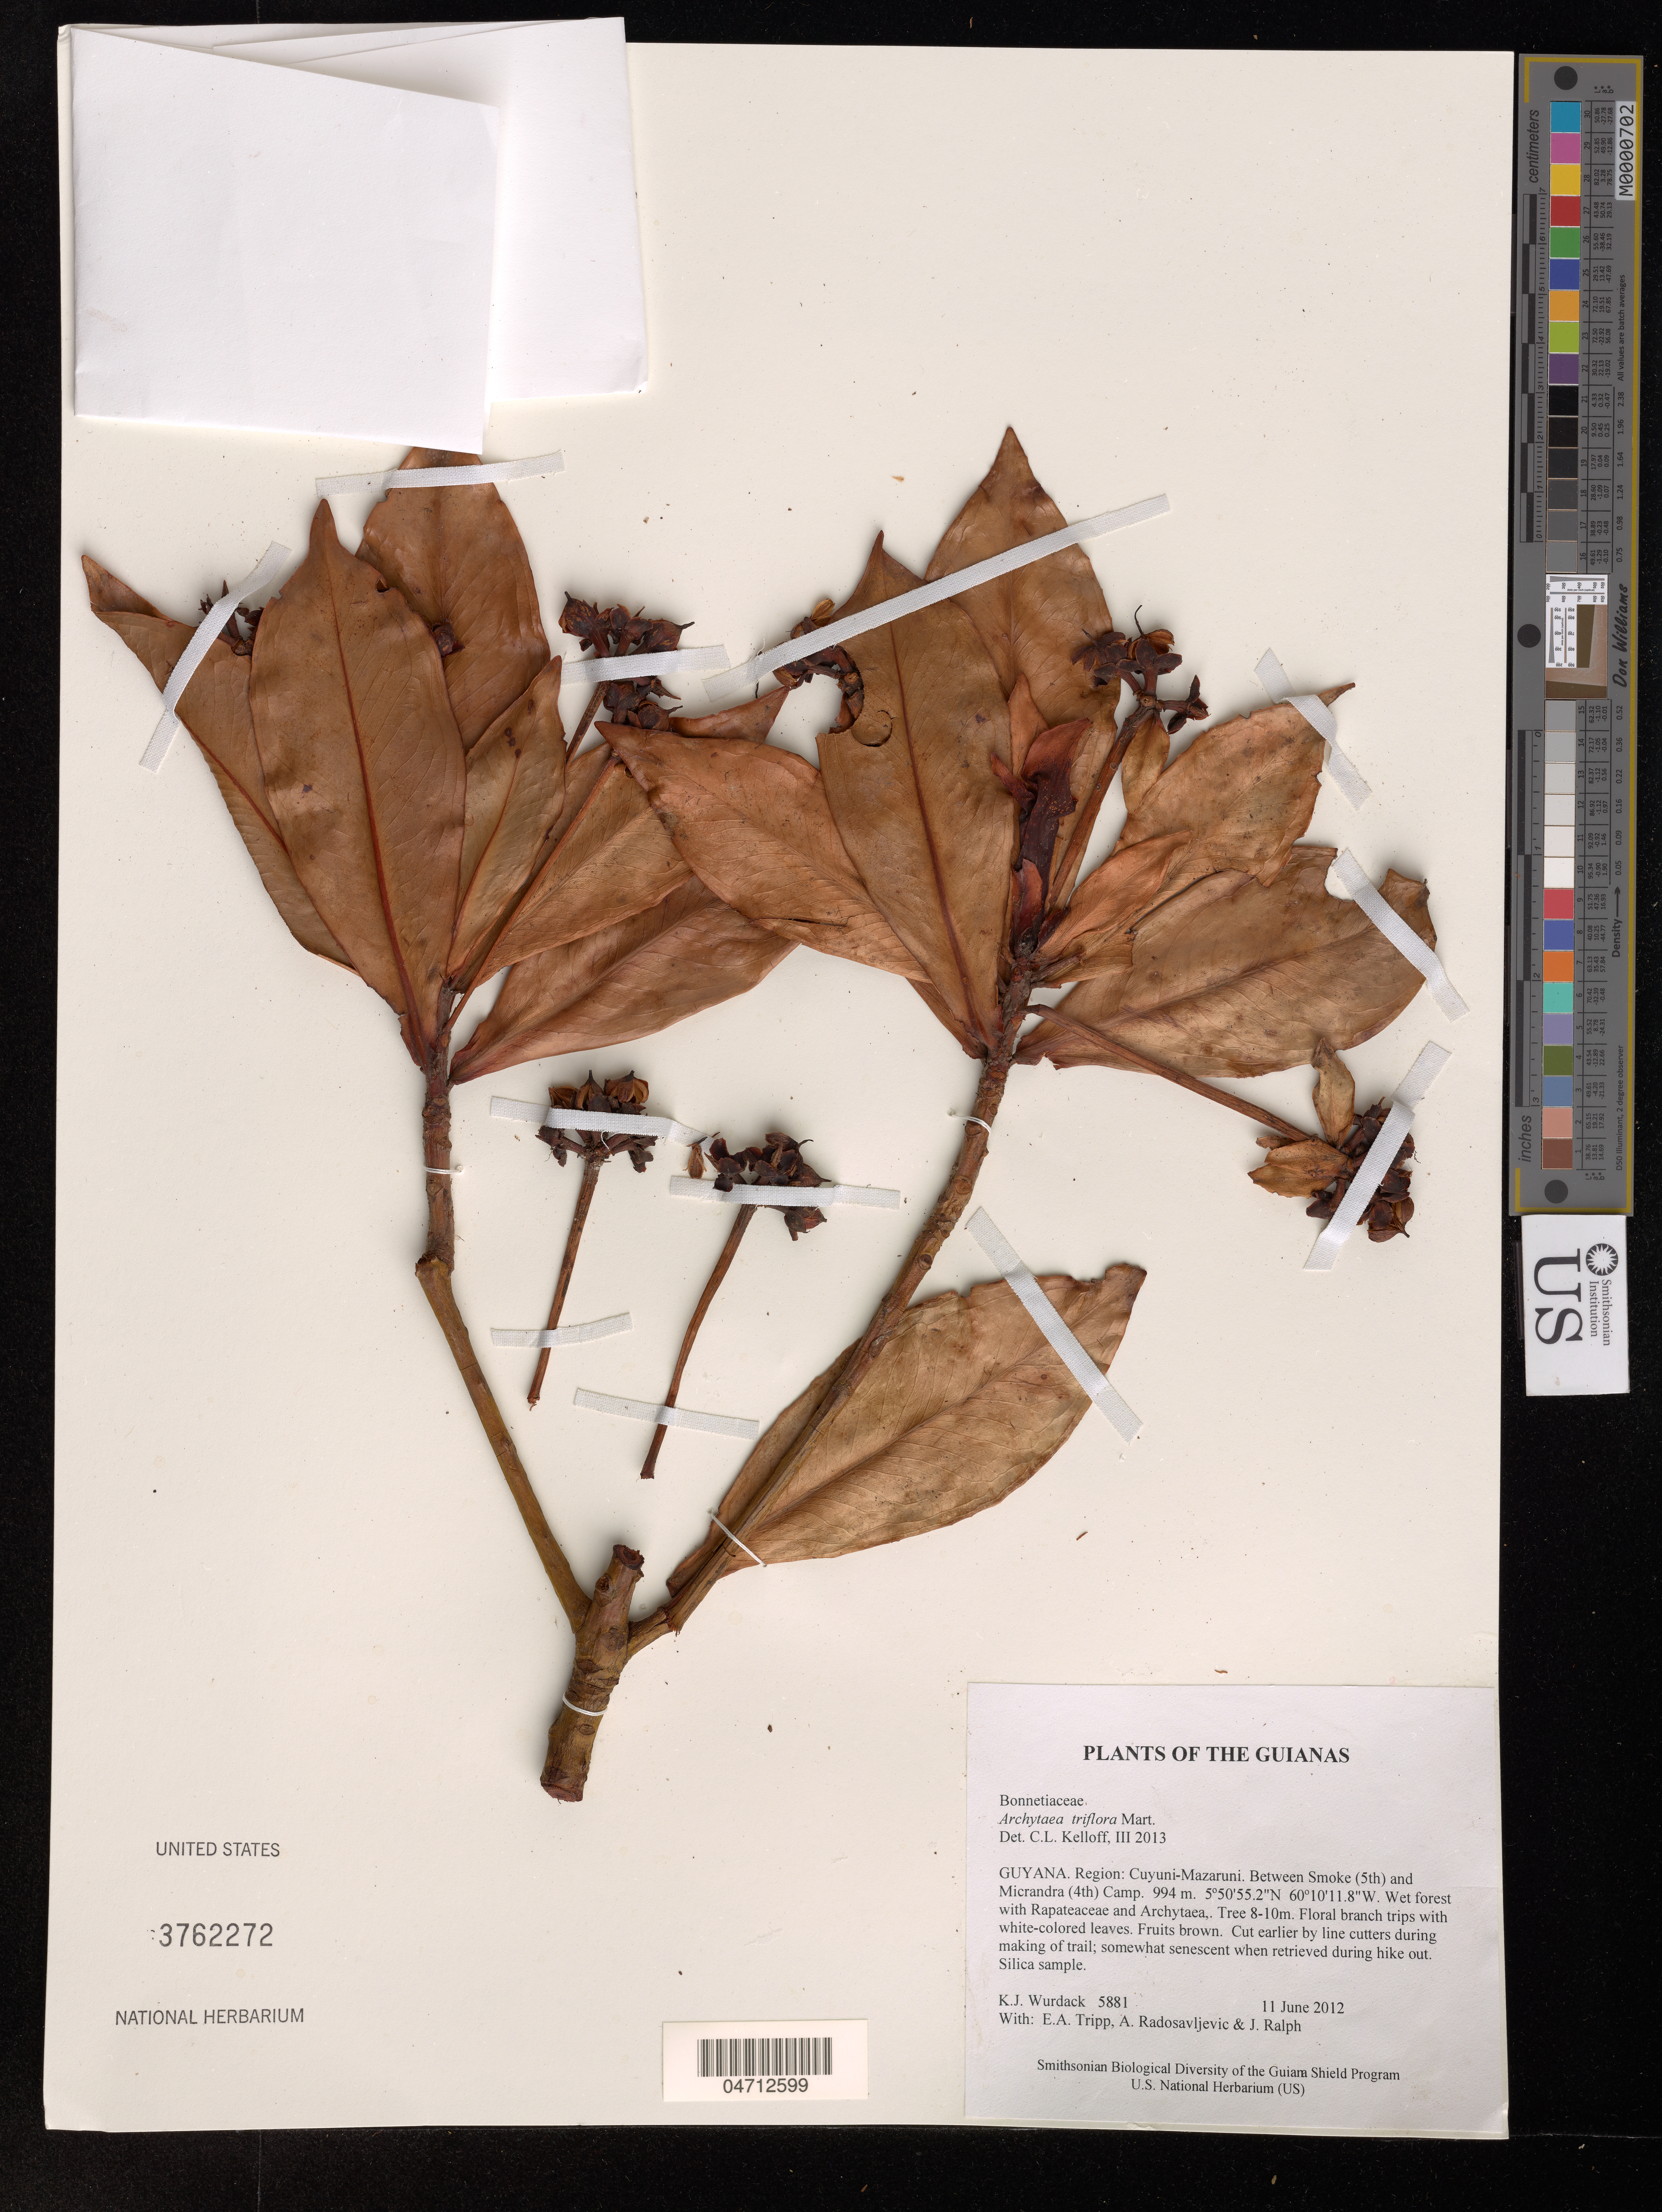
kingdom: Plantae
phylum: Tracheophyta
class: Magnoliopsida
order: Malpighiales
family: Bonnetiaceae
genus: Archytaea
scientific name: Archytaea triflora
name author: Mart.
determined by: Kelloff, Carol L., (US), Smithsonian Institution - National Museum of Natural History (UNITED STATES)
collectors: K. Wurdack, E. Tripp, A. Radosavljevic & J. Ralph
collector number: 5881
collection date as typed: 11 June 2012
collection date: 2012-06-11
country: Guyana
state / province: Cuyuni-Mazaruni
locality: Between Smoke (5th) and Micrandra (4th) Camp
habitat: Wet forest with Rapateaceae and Archytaea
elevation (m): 994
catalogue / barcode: US 3762272